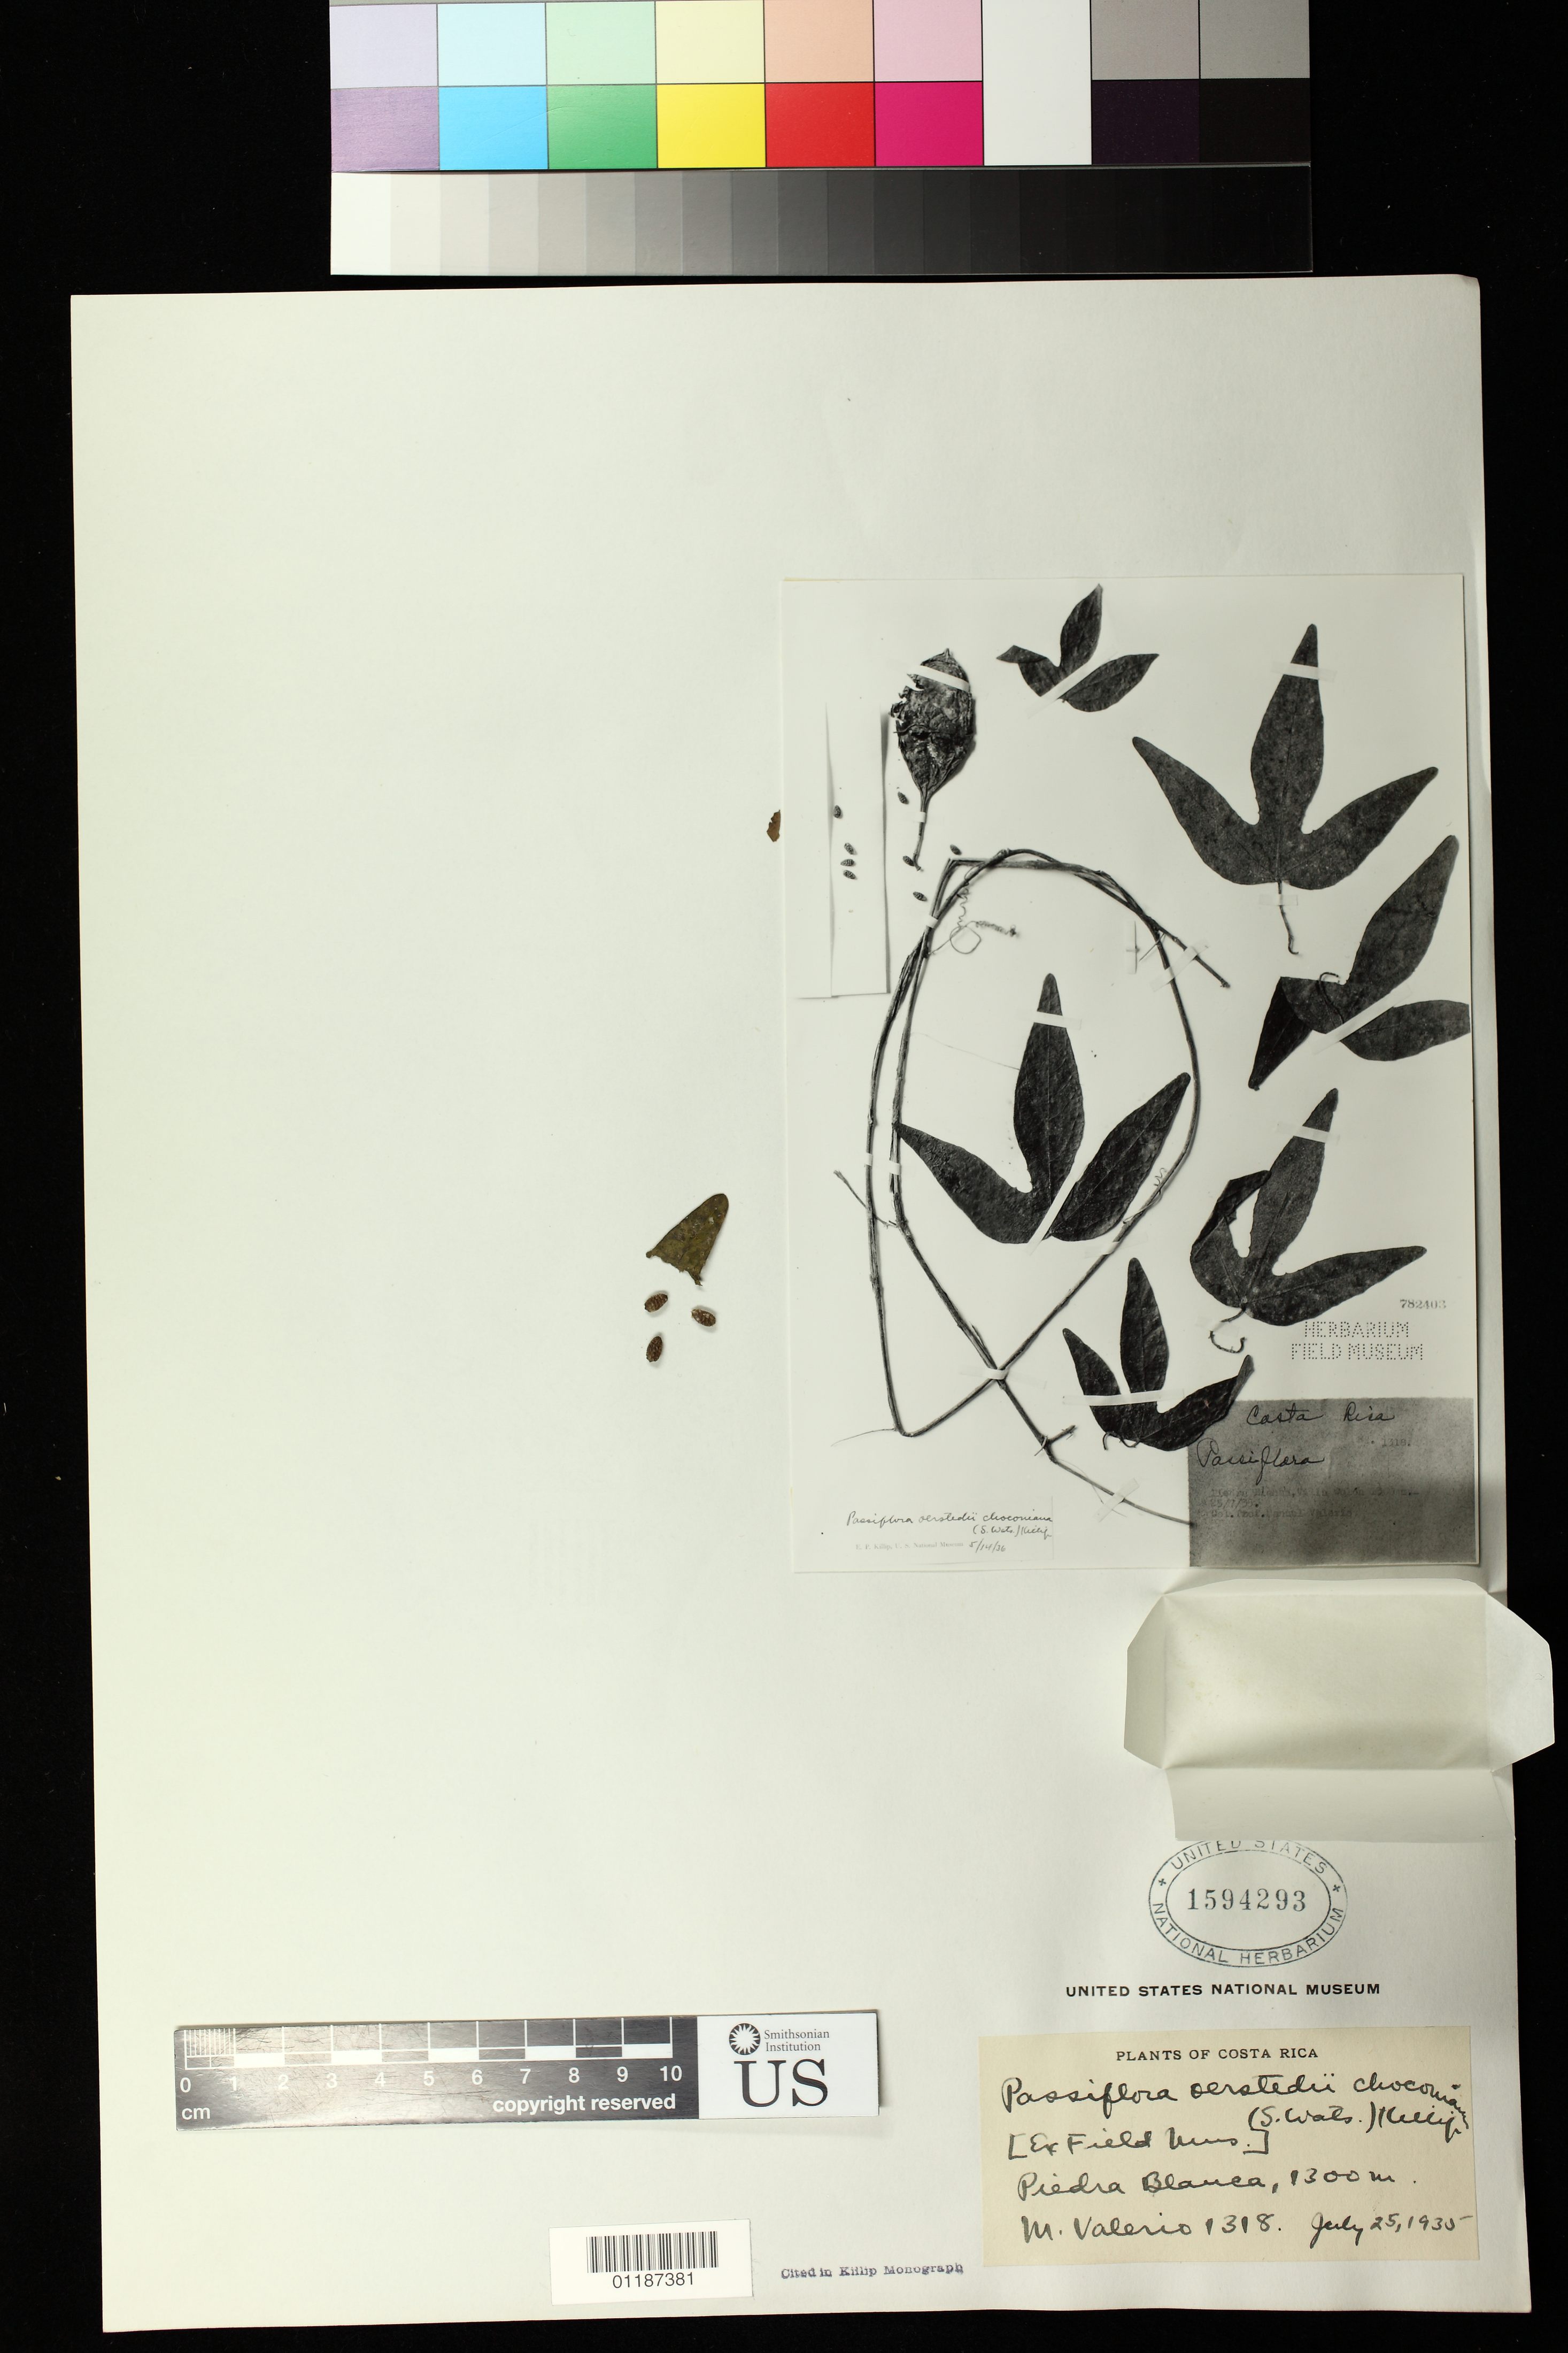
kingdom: Plantae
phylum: Tracheophyta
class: Magnoliopsida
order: Malpighiales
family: Passifloraceae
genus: Passiflora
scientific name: Passiflora oerstedii var. choconiana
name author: (S. Watson) Killip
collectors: M. Valerio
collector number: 1318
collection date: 1935-07-25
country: Costa Rica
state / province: Guanacaste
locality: Piedra Blanca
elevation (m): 1300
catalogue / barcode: US 1594293